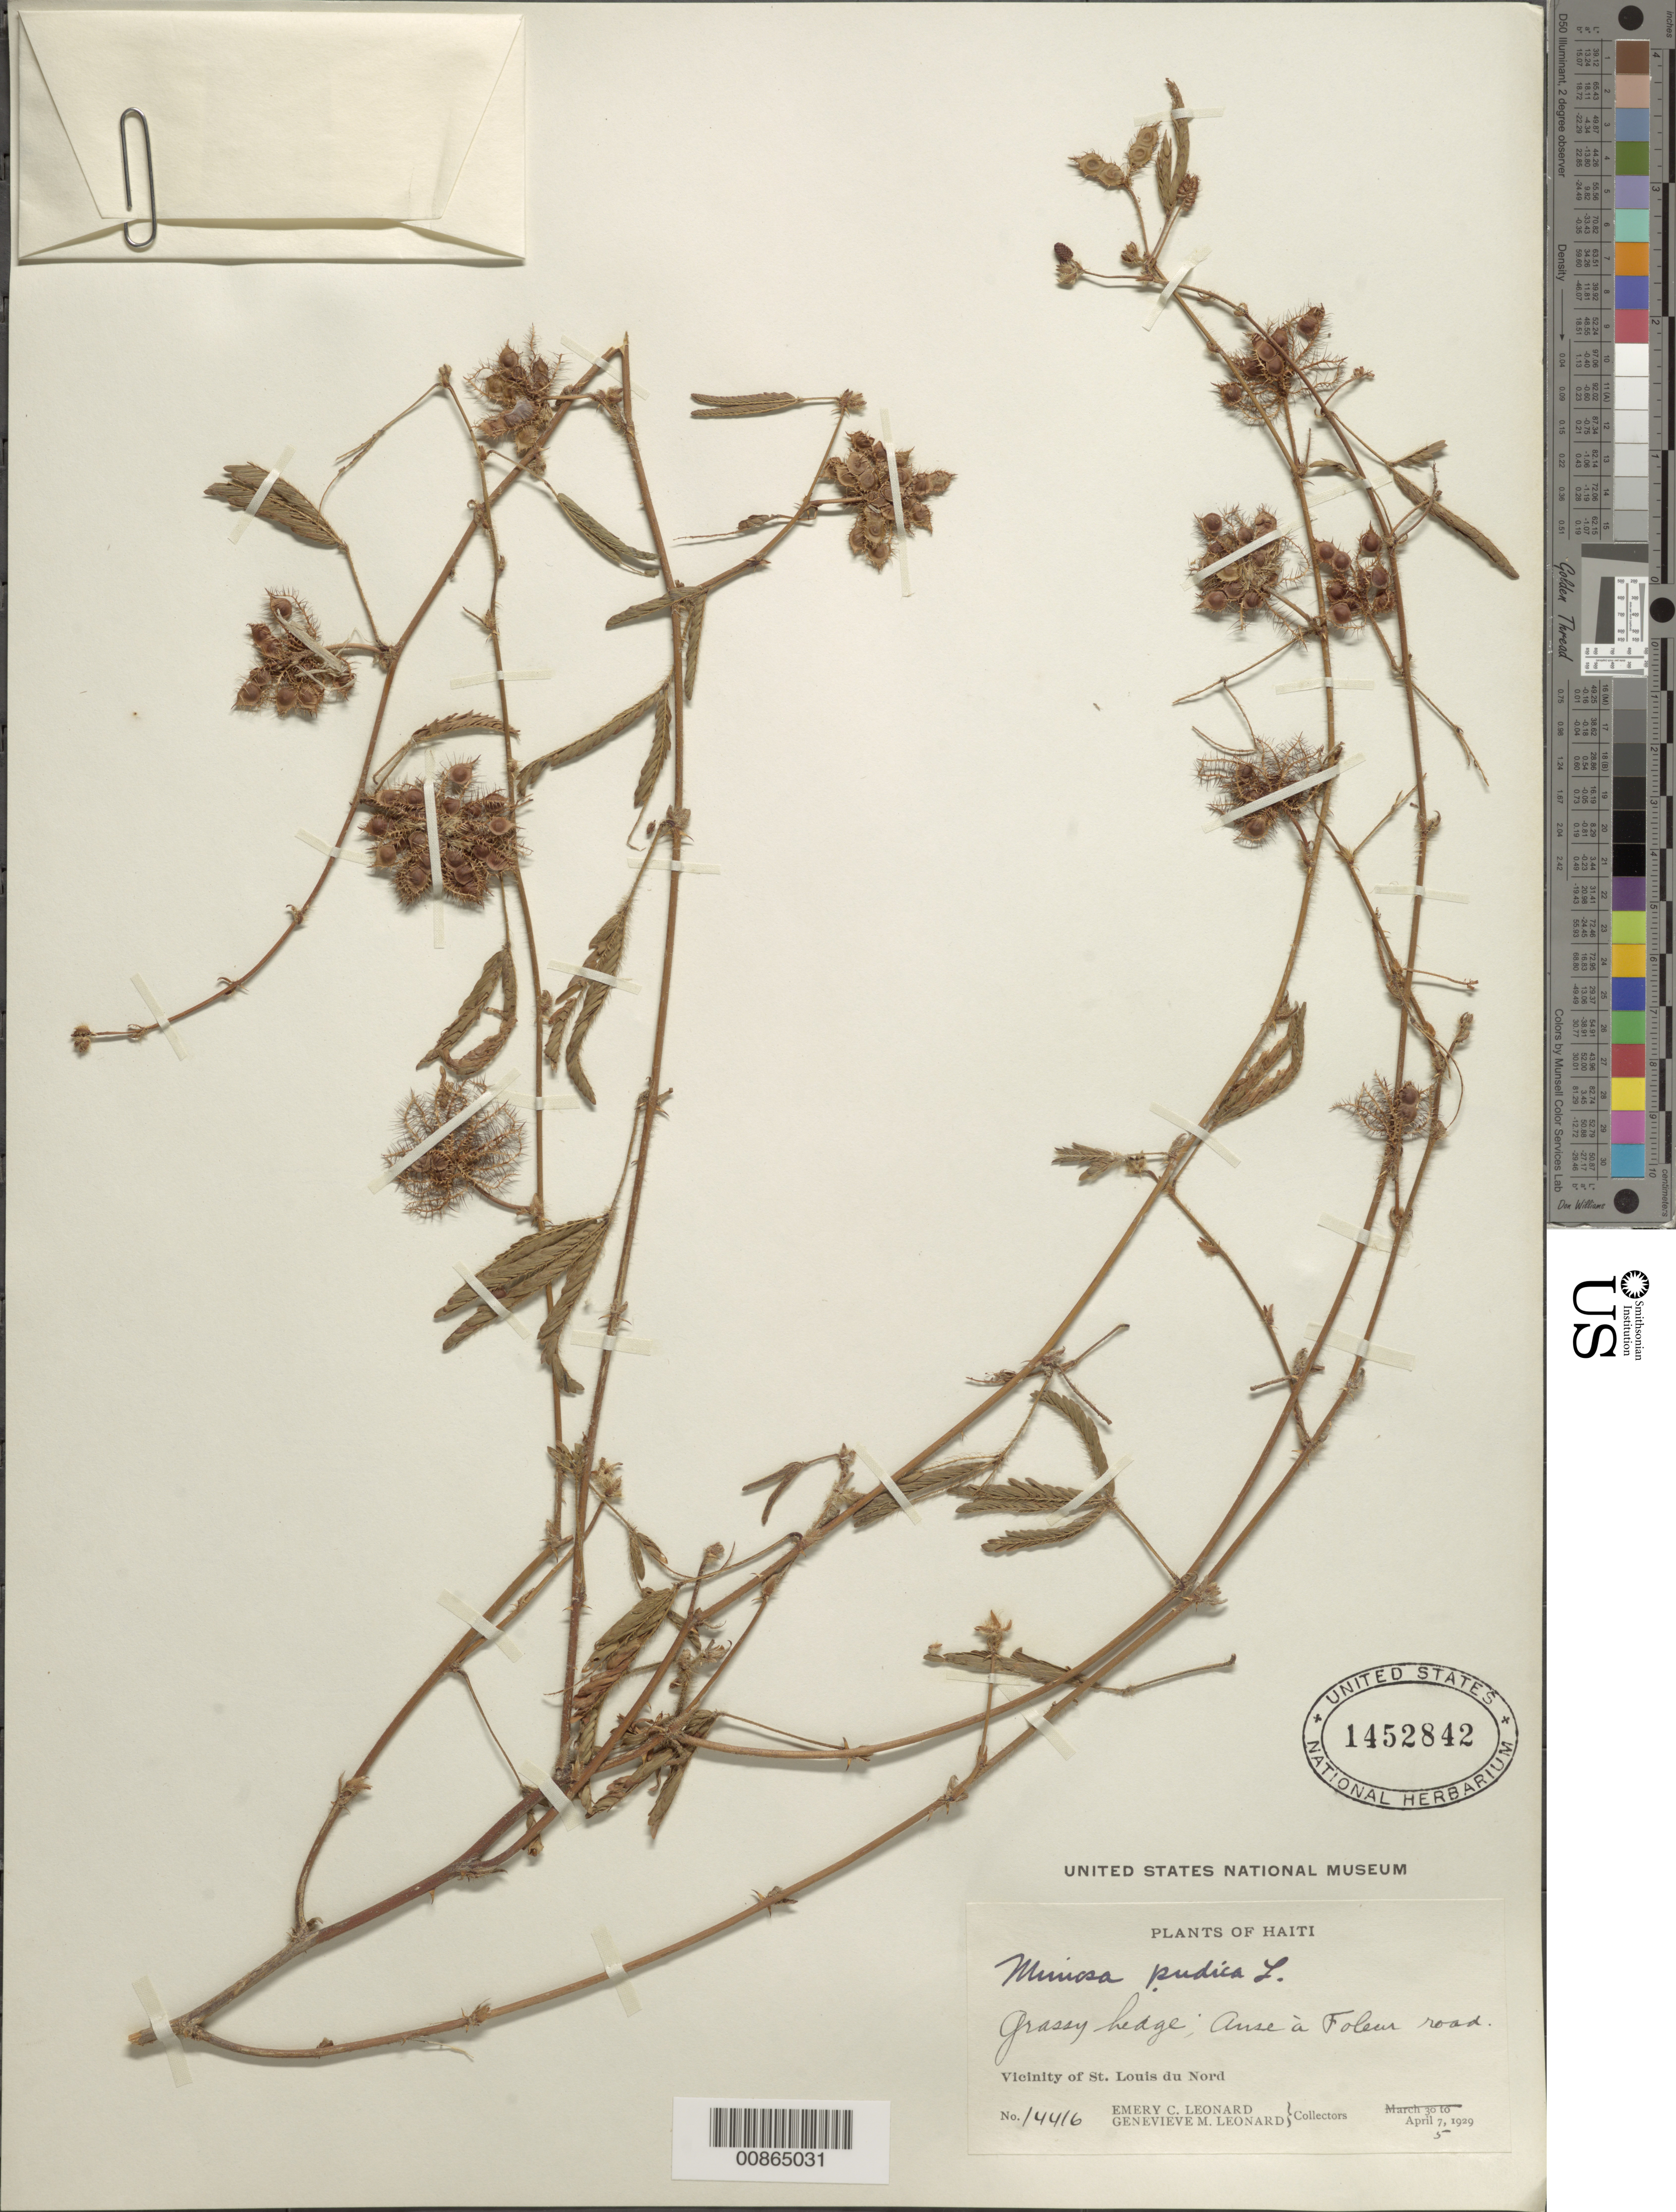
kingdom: Plantae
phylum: Tracheophyta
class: Magnoliopsida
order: Fabales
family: Fabaceae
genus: Mimosa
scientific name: Mimosa pudica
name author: L.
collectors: E. C. Leonard & G. M. Leonard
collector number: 14416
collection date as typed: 05 Apr 1929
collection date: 1929-04-05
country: Haiti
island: Hispaniola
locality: Vicinity of St. Louis du Nord. Anse à Foleur road.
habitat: Grassy hedge.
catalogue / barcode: US 1452842